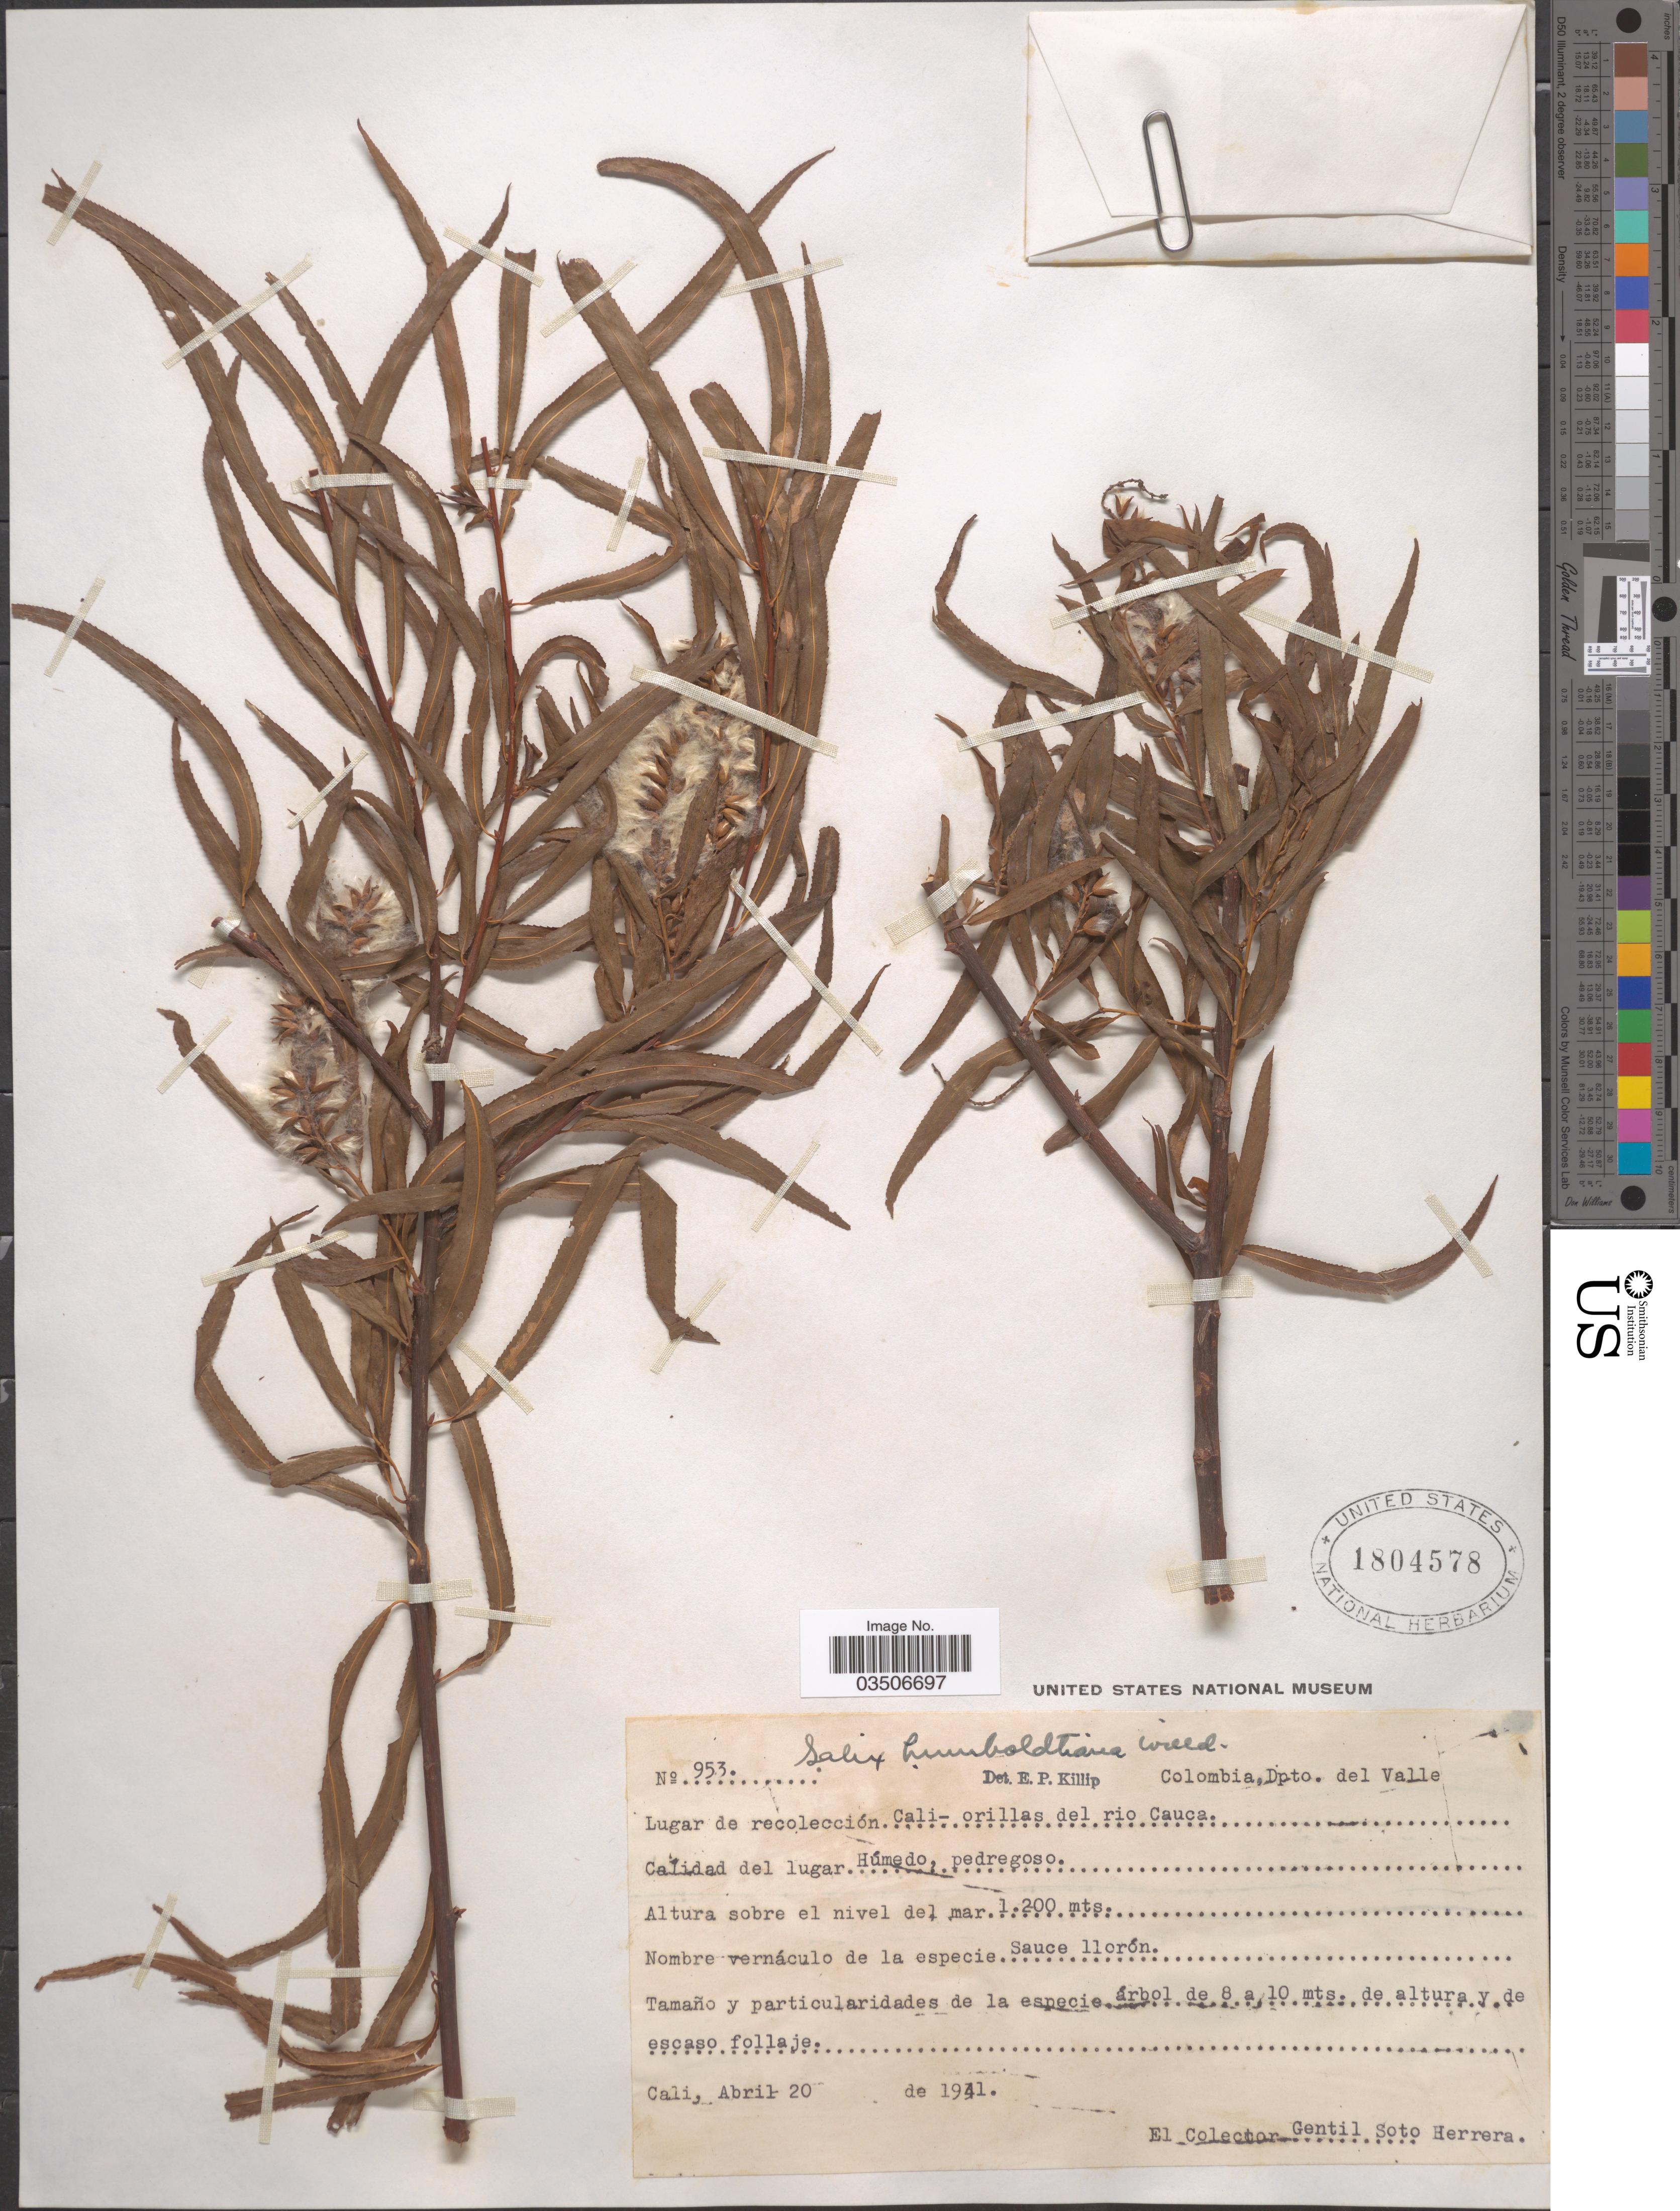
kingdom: Plantae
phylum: Tracheophyta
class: Magnoliopsida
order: Malpighiales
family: Salicaceae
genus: Salix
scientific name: Salix humboldtiana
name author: Willd.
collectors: G. Soto Herrera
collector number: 953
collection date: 1941-04-20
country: Colombia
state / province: Valle del Cauca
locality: Dpto. del Valle. Cali- orillas del rio Cauca.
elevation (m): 1200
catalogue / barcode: US 1804578